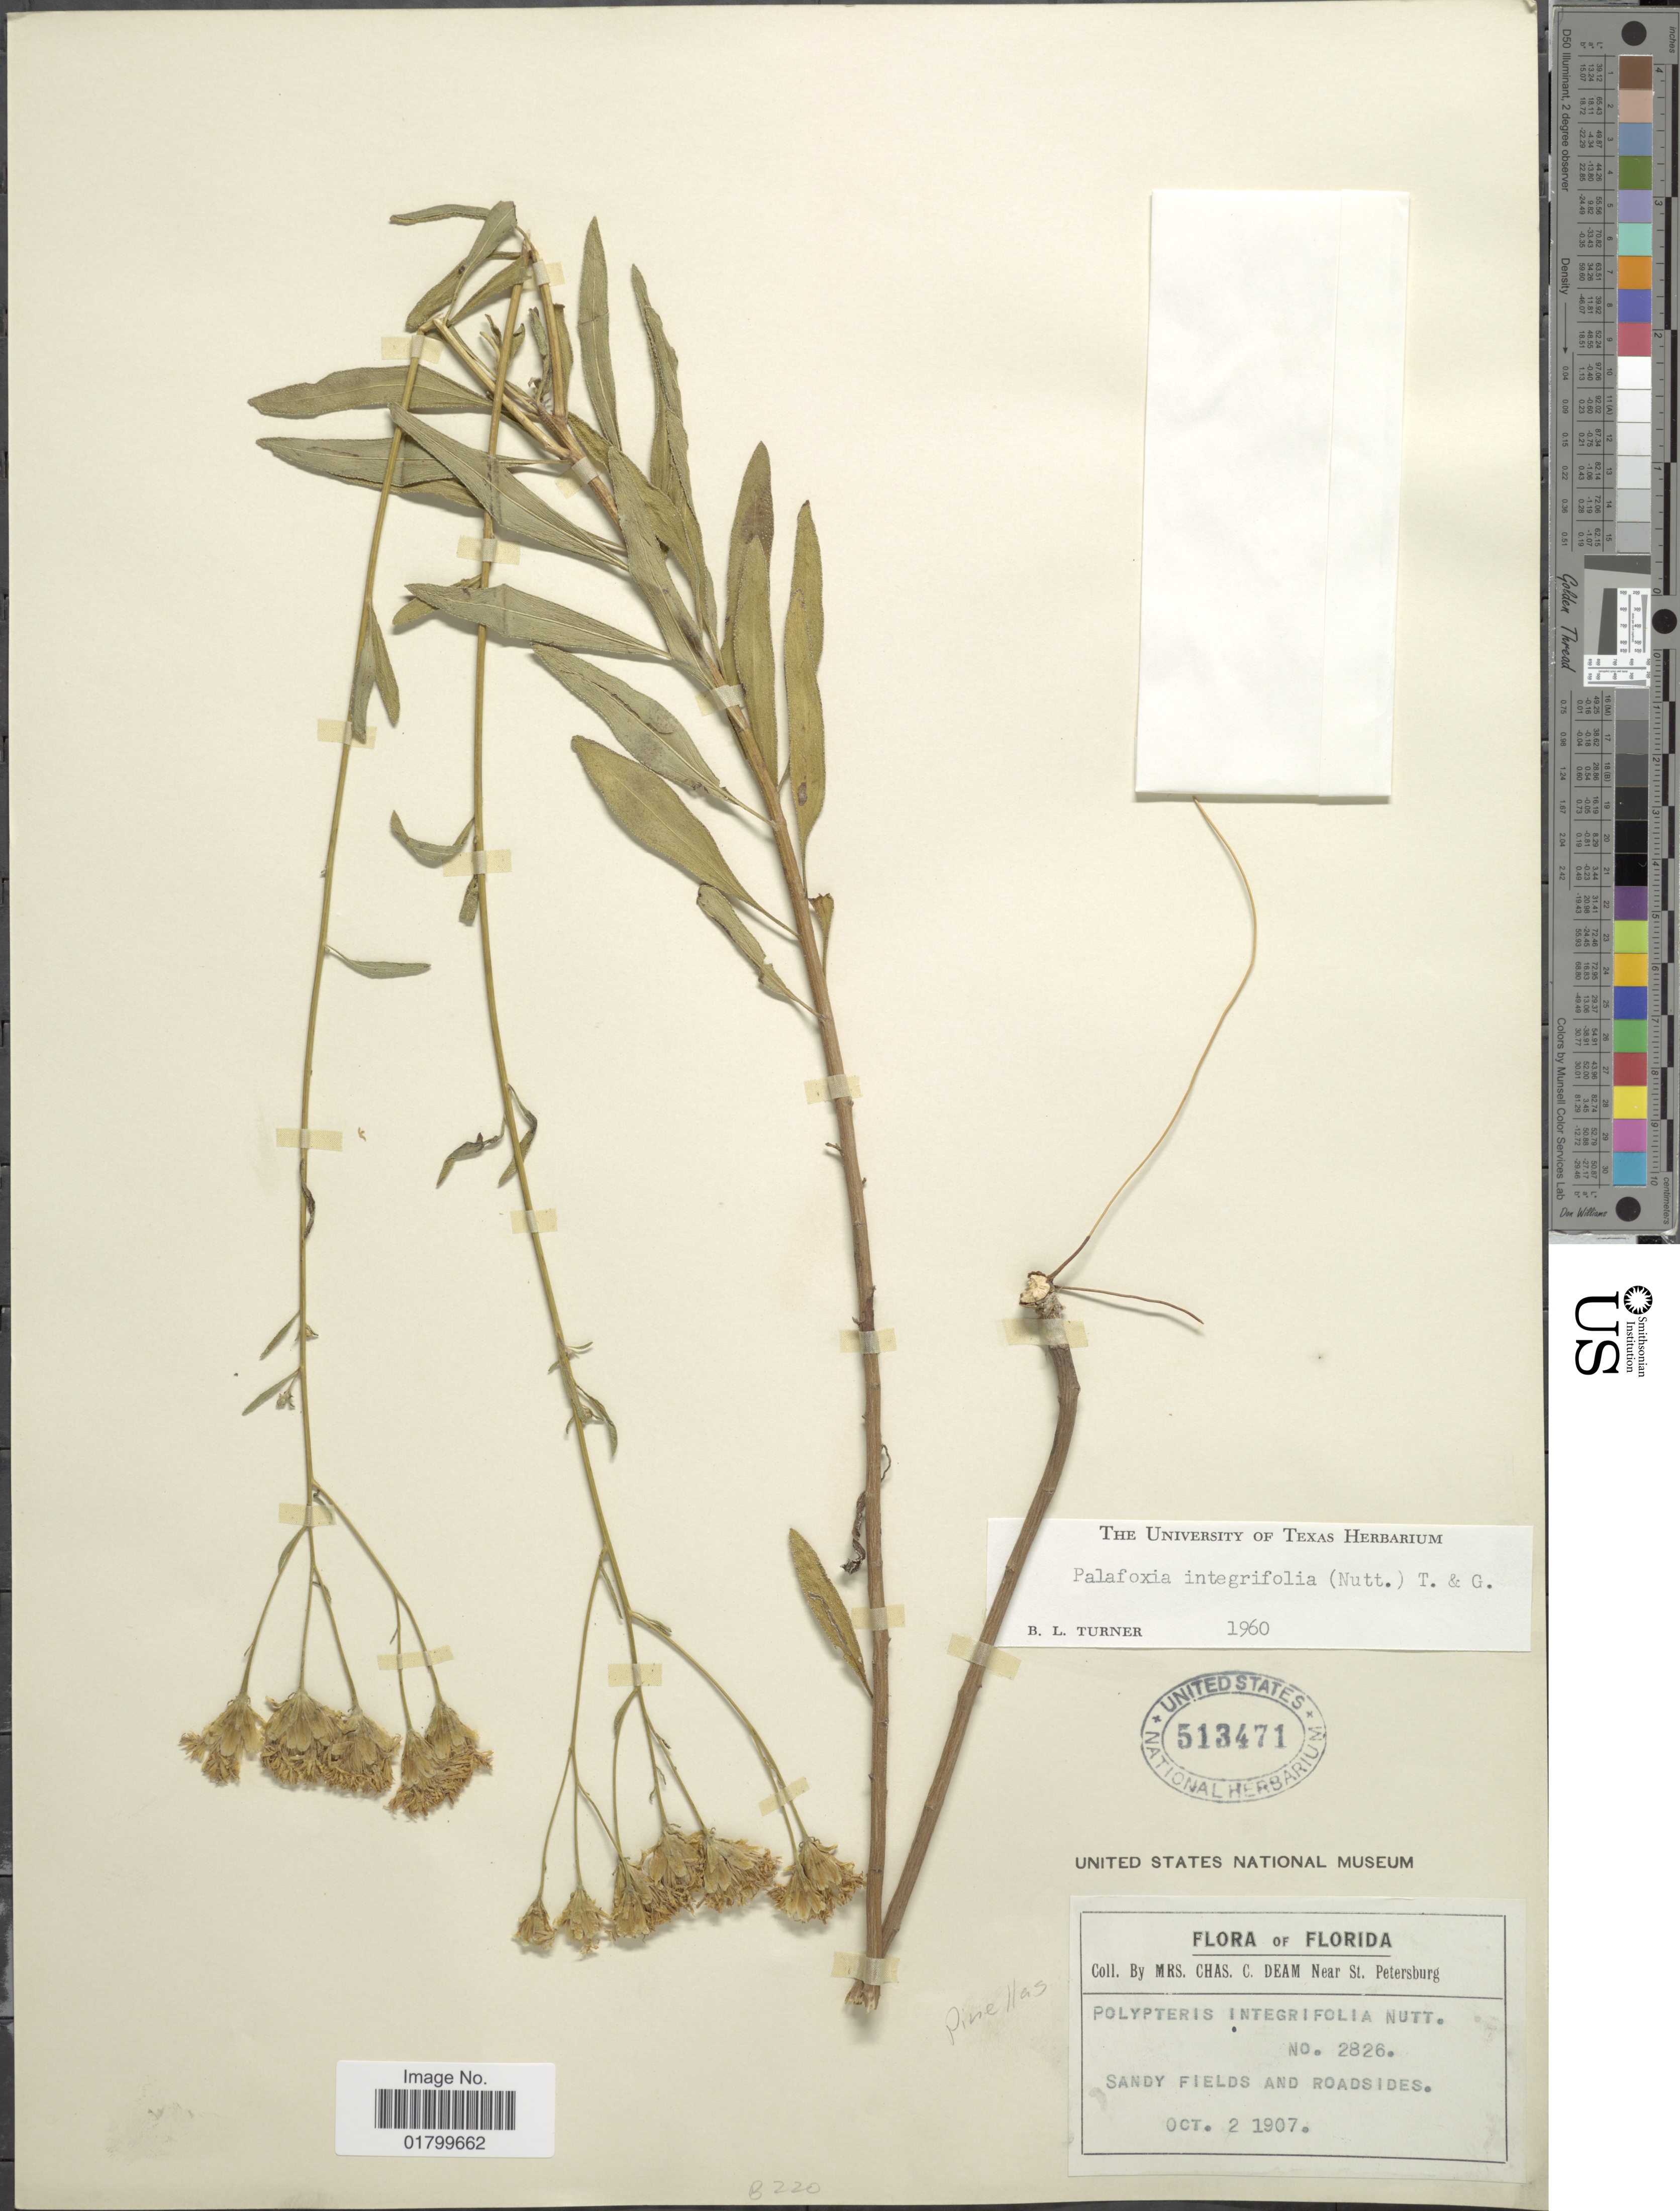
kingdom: Plantae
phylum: Tracheophyta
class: Magnoliopsida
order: Asterales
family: Asteraceae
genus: Palafoxia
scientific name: Palafoxia integrifolia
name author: (Nutt.) Torr. & A. Gray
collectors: C. Deam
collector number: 2826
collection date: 1907-10-02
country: United States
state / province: Florida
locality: Near St. Petersburg, Sandy fields and Roadside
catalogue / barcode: US 513471